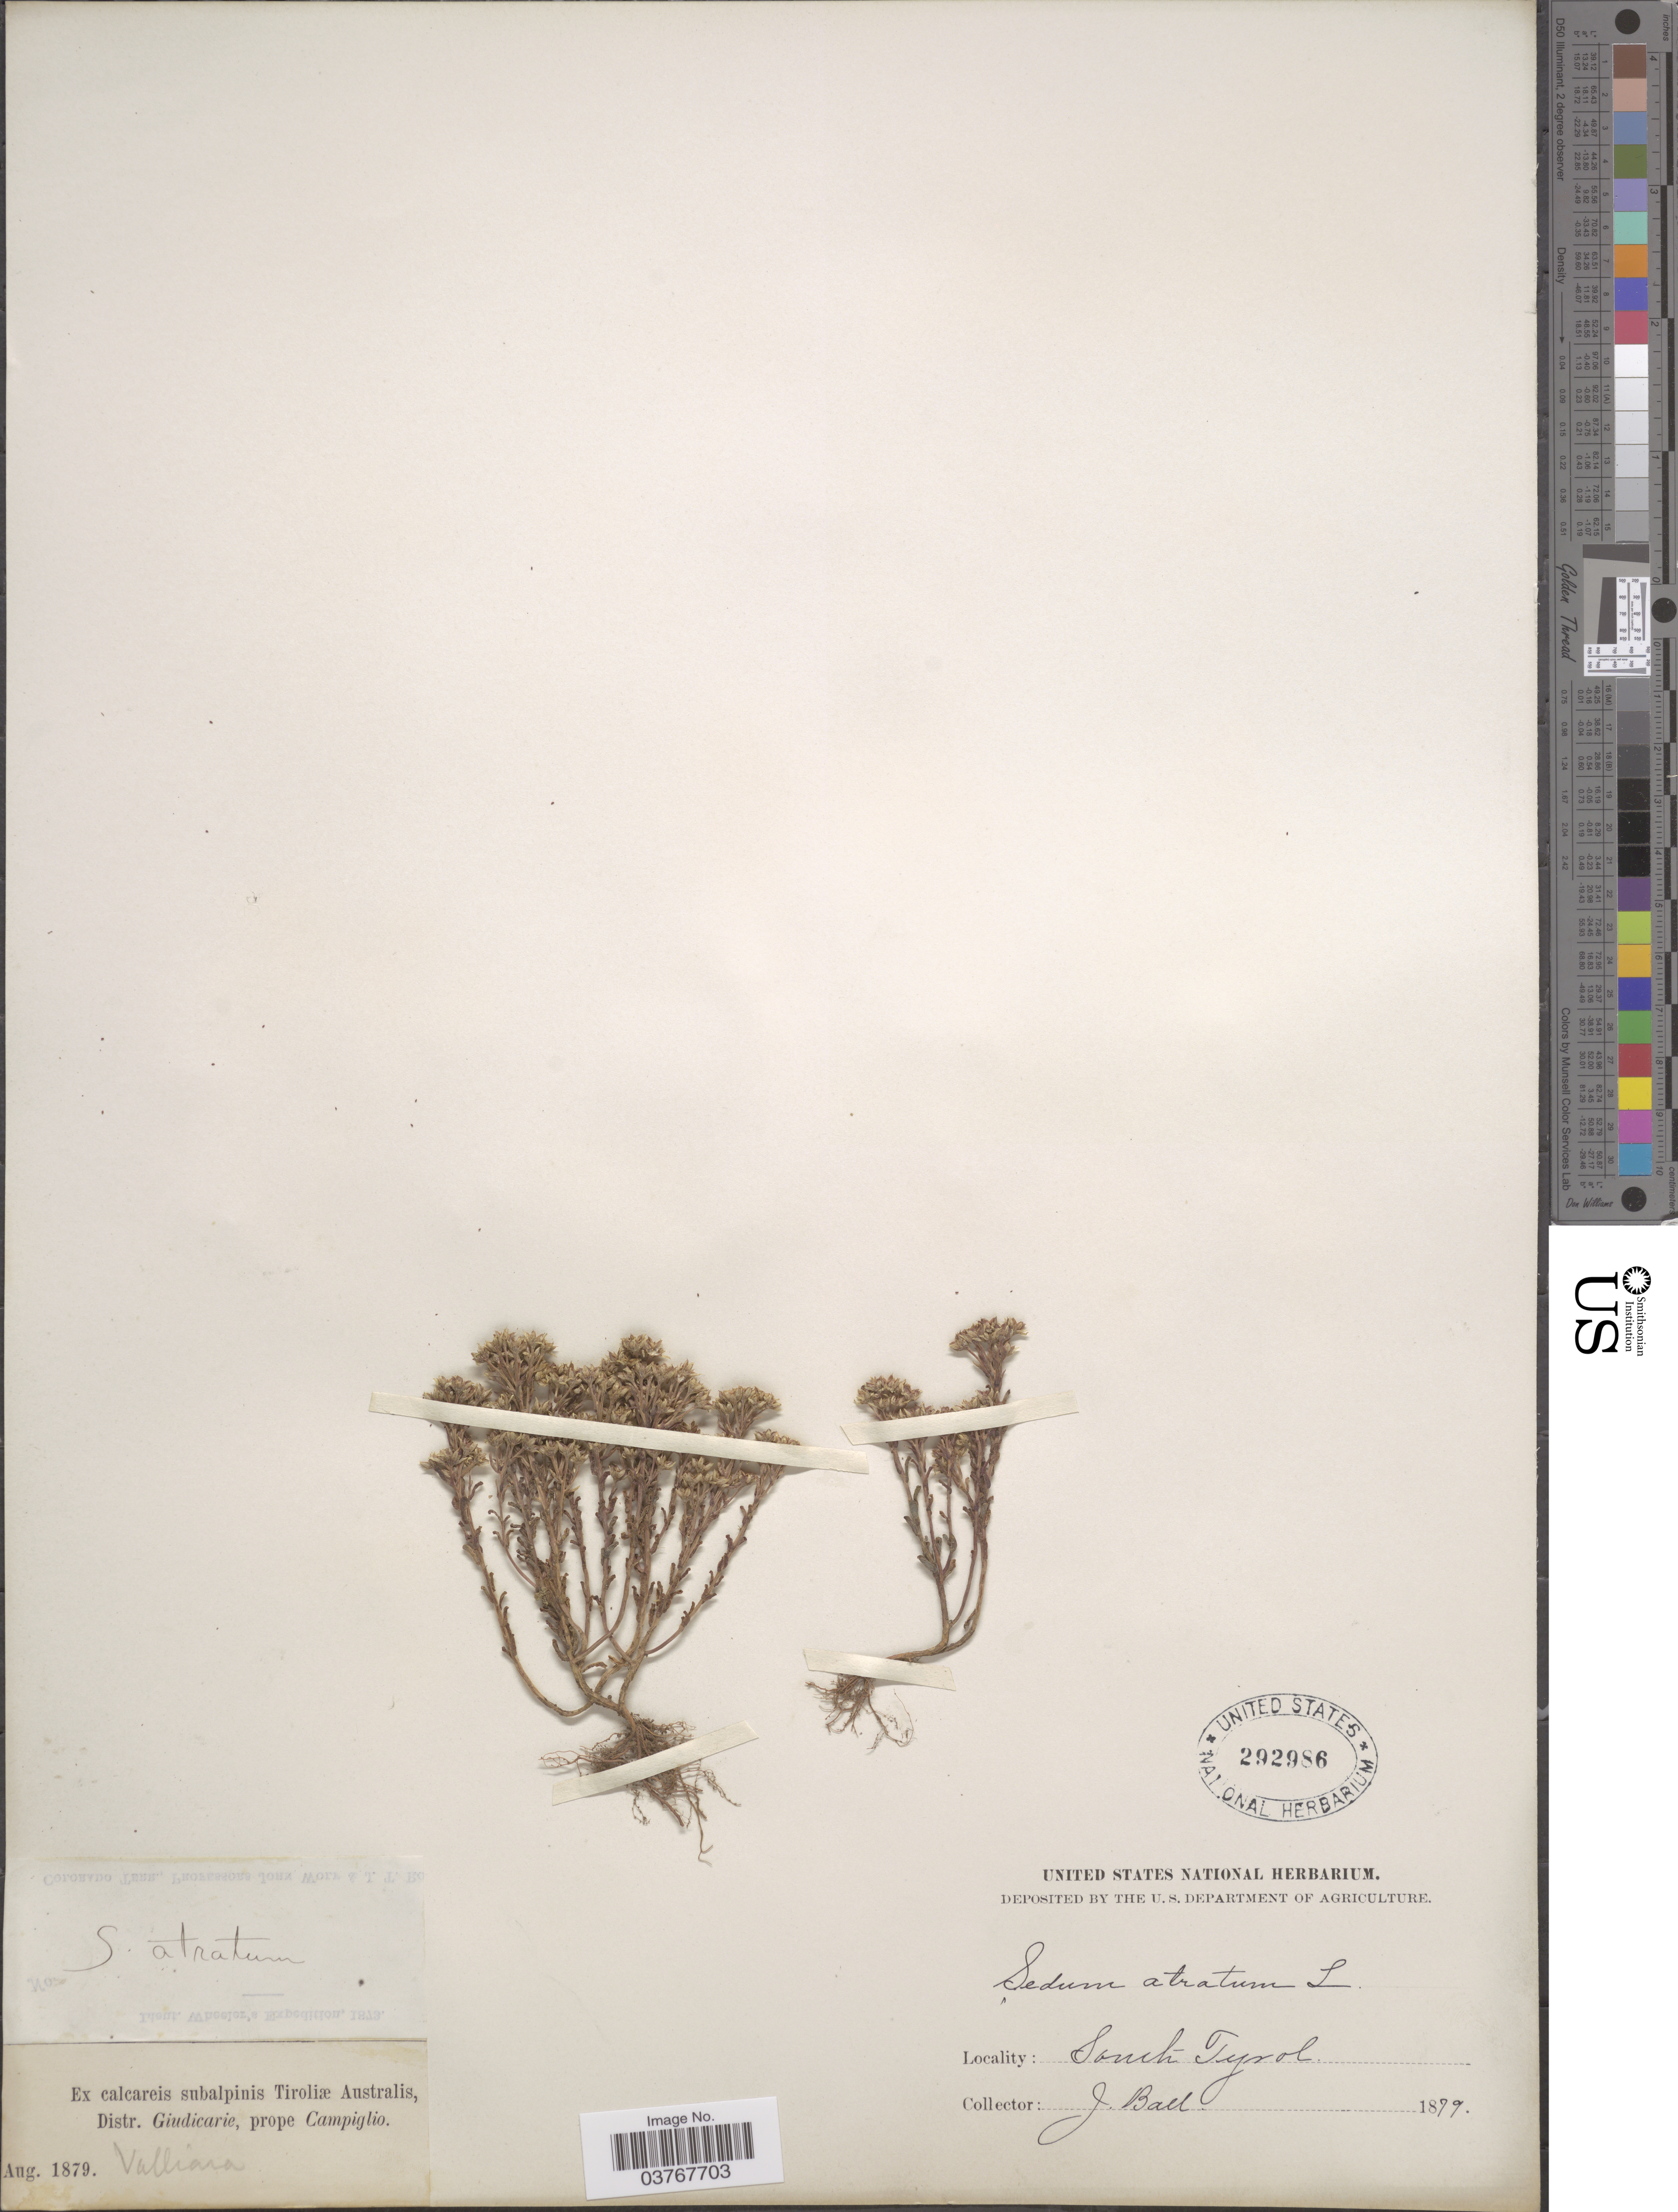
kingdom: Plantae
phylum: Tracheophyta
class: Magnoliopsida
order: Saxifragales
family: Crassulaceae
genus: Sedum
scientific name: Sedum atratum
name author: L.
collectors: J. Ball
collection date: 1879-08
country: Italy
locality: Ex calcareis subalpinis Tiroliæ Australis, Distr. Giudicarie, prope Campiglio. Valliara. South Tyrol.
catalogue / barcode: US 292986